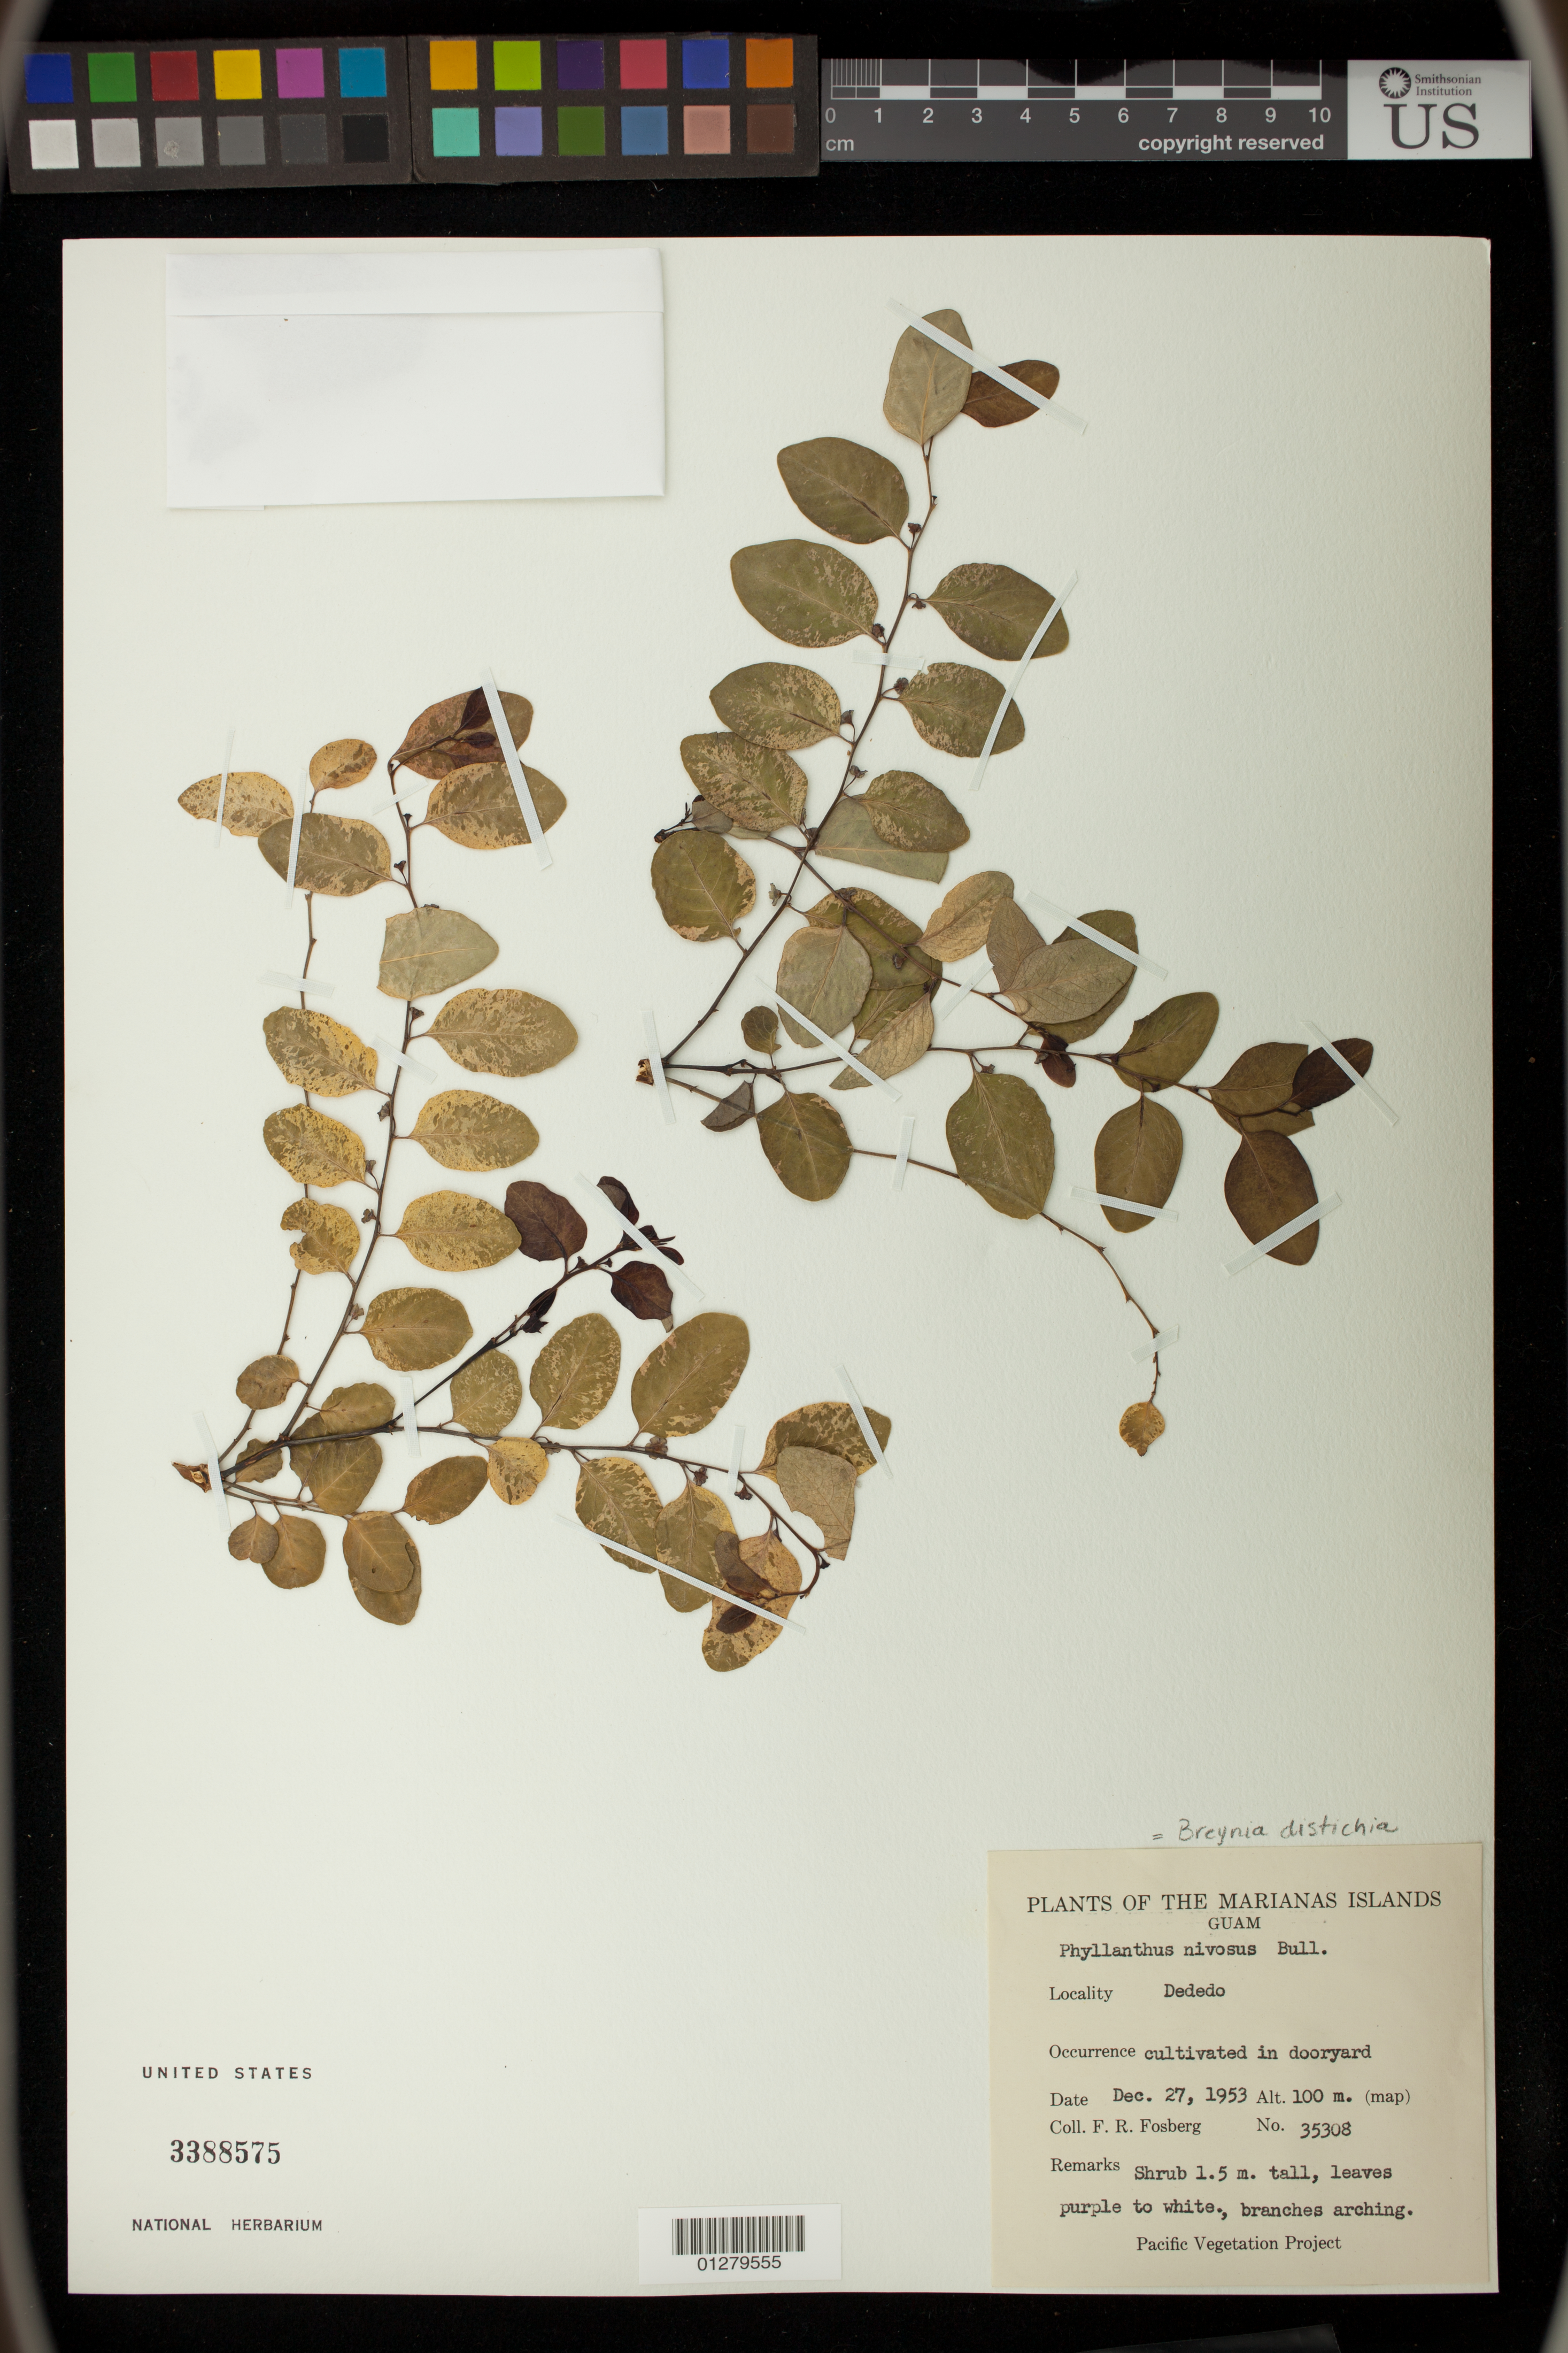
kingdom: Plantae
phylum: Tracheophyta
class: Magnoliopsida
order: Malpighiales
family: Phyllanthaceae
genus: Phyllanthus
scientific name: Phyllanthus nivosus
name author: W. Bull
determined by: Wagner, W. L., (BOT), Smithsonian Institution - National Museum of Natural History (UNITED STATES)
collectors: F. R. Fosberg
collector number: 35308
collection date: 1953-12-27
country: Guam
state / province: Dededo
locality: Marianas Islands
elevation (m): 100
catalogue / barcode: US 3388575